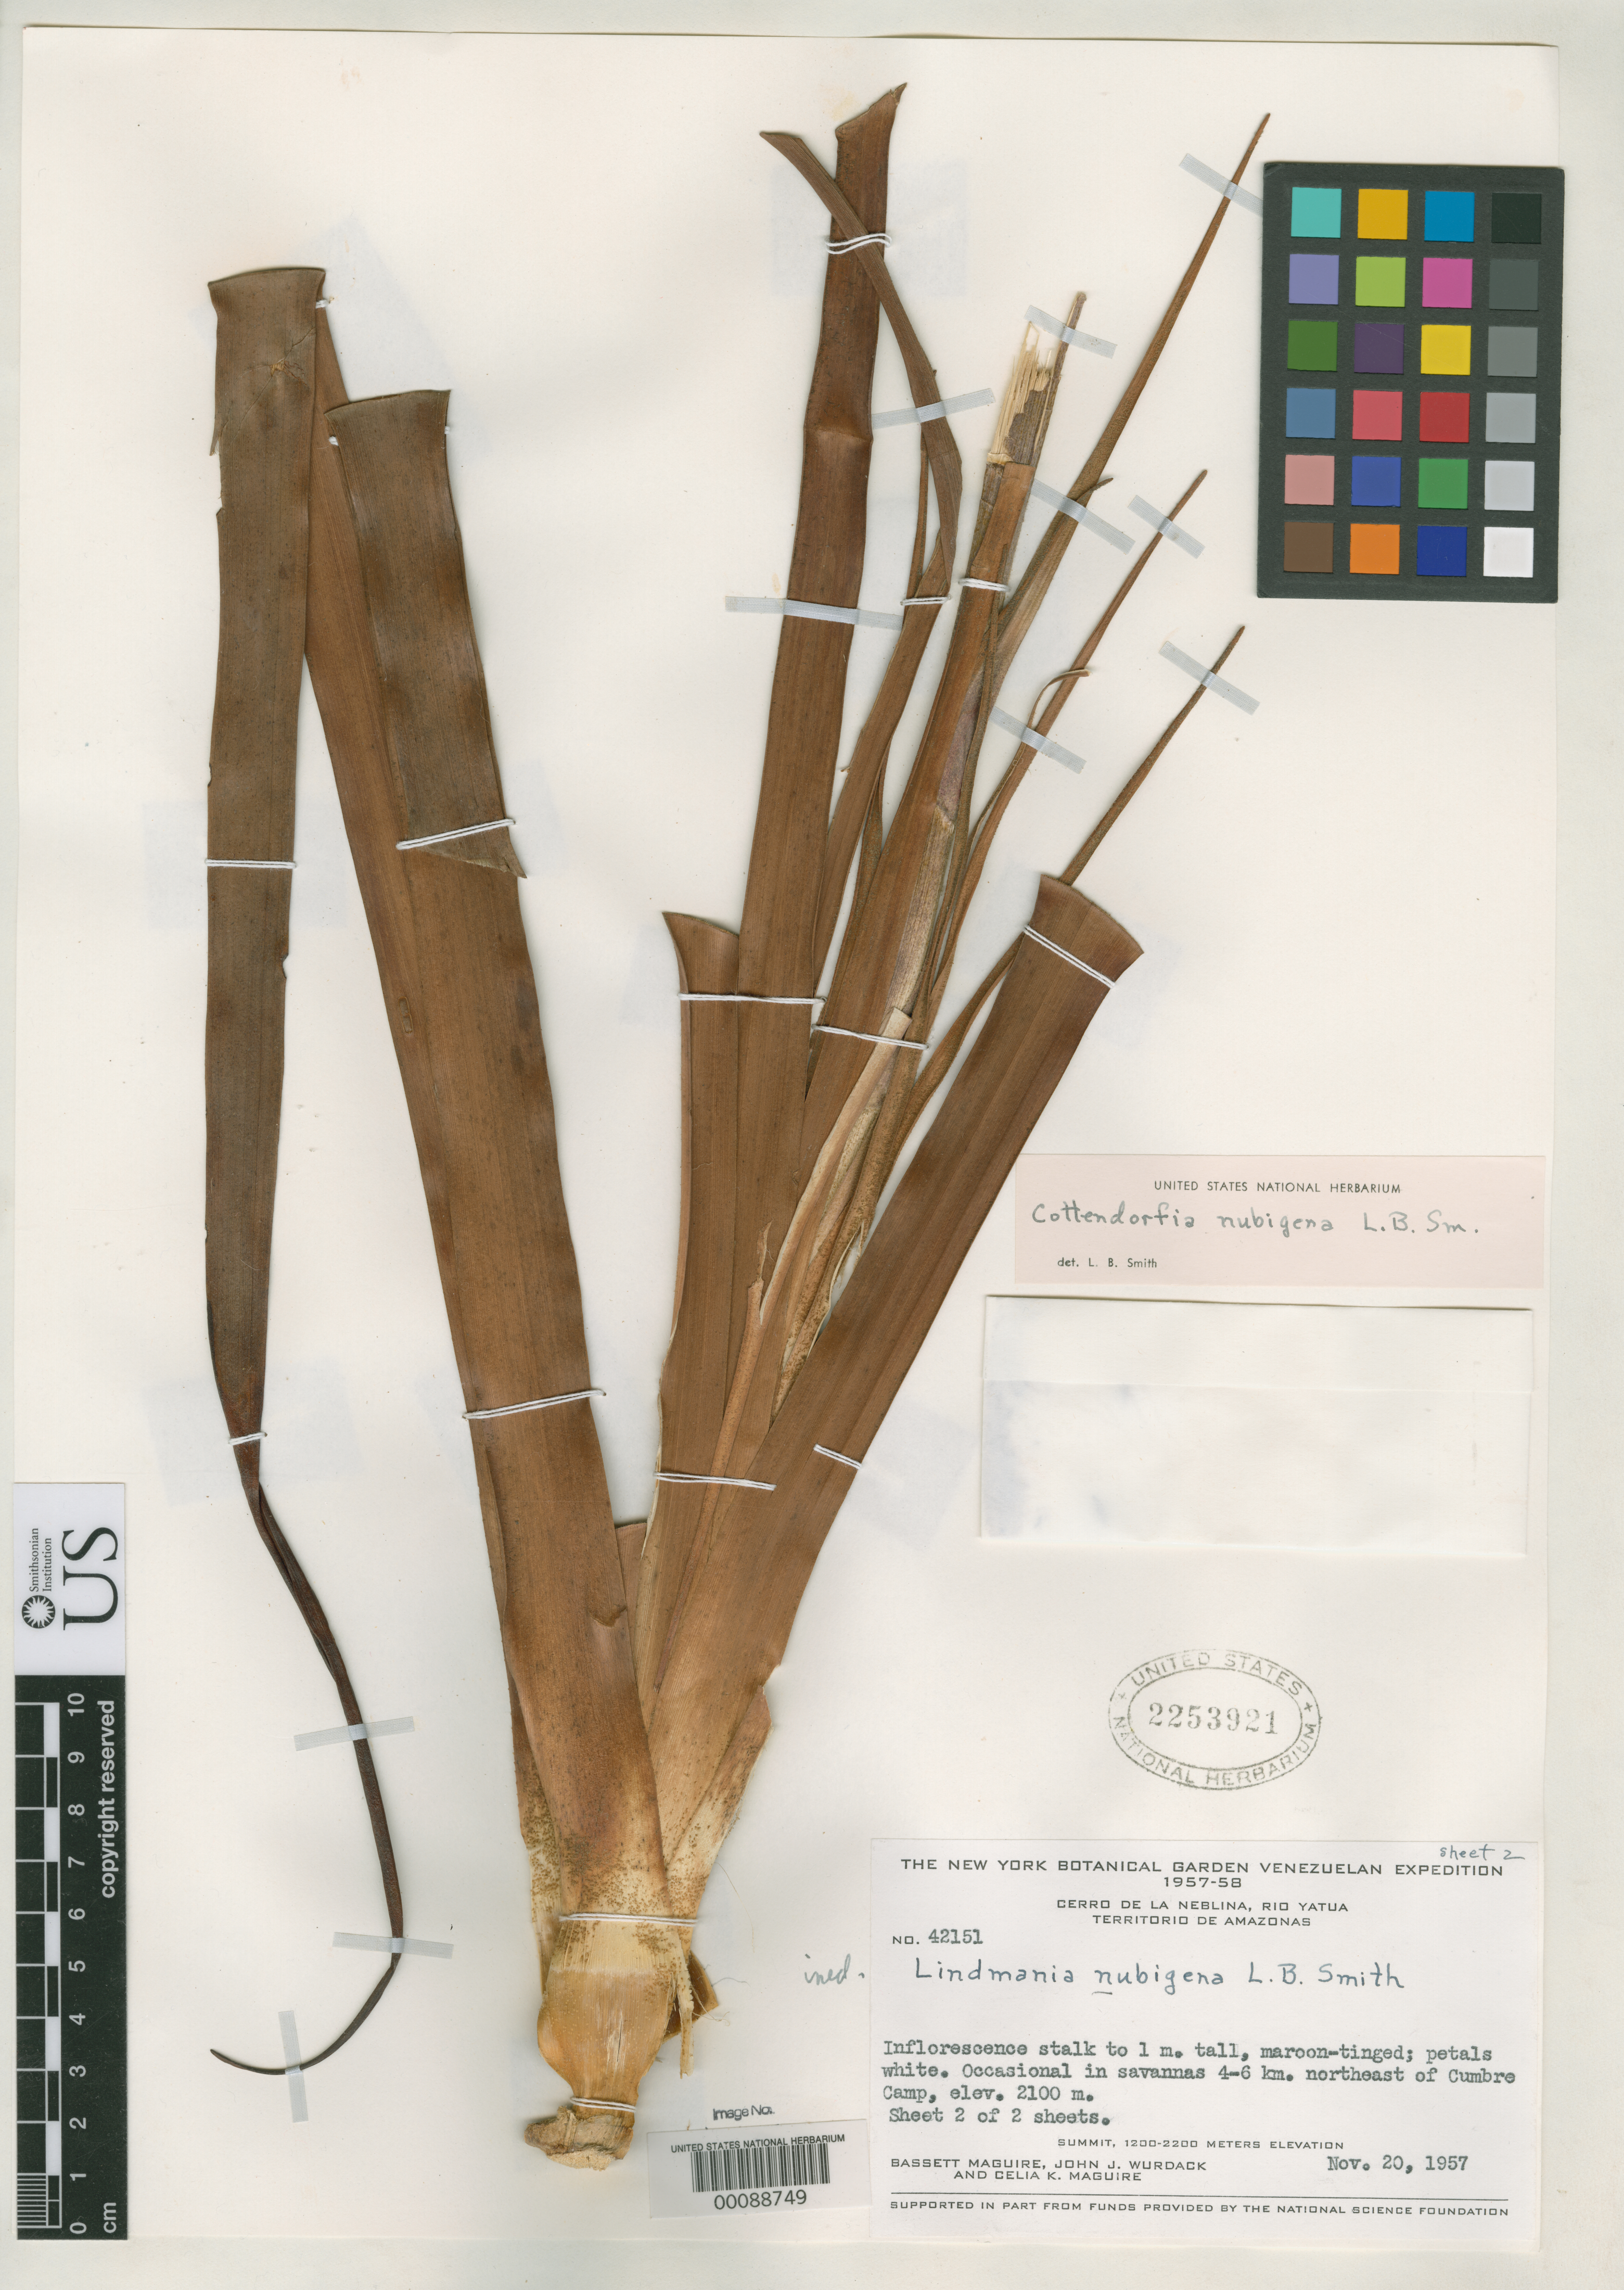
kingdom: Plantae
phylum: Tracheophyta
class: Liliopsida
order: Poales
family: Bromeliaceae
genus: Cottendorfia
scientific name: Cottendorfia nubigena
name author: L.B. Sm.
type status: Holotype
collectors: B. Maguire, J. J. Wurdack & C. K. Maguire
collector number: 42151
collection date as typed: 20 Nov 1957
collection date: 1957-11-20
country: Venezuela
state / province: Amazonas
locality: Cerro dela Neblina, Rio Yatua.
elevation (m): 2100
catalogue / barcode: US 2253921